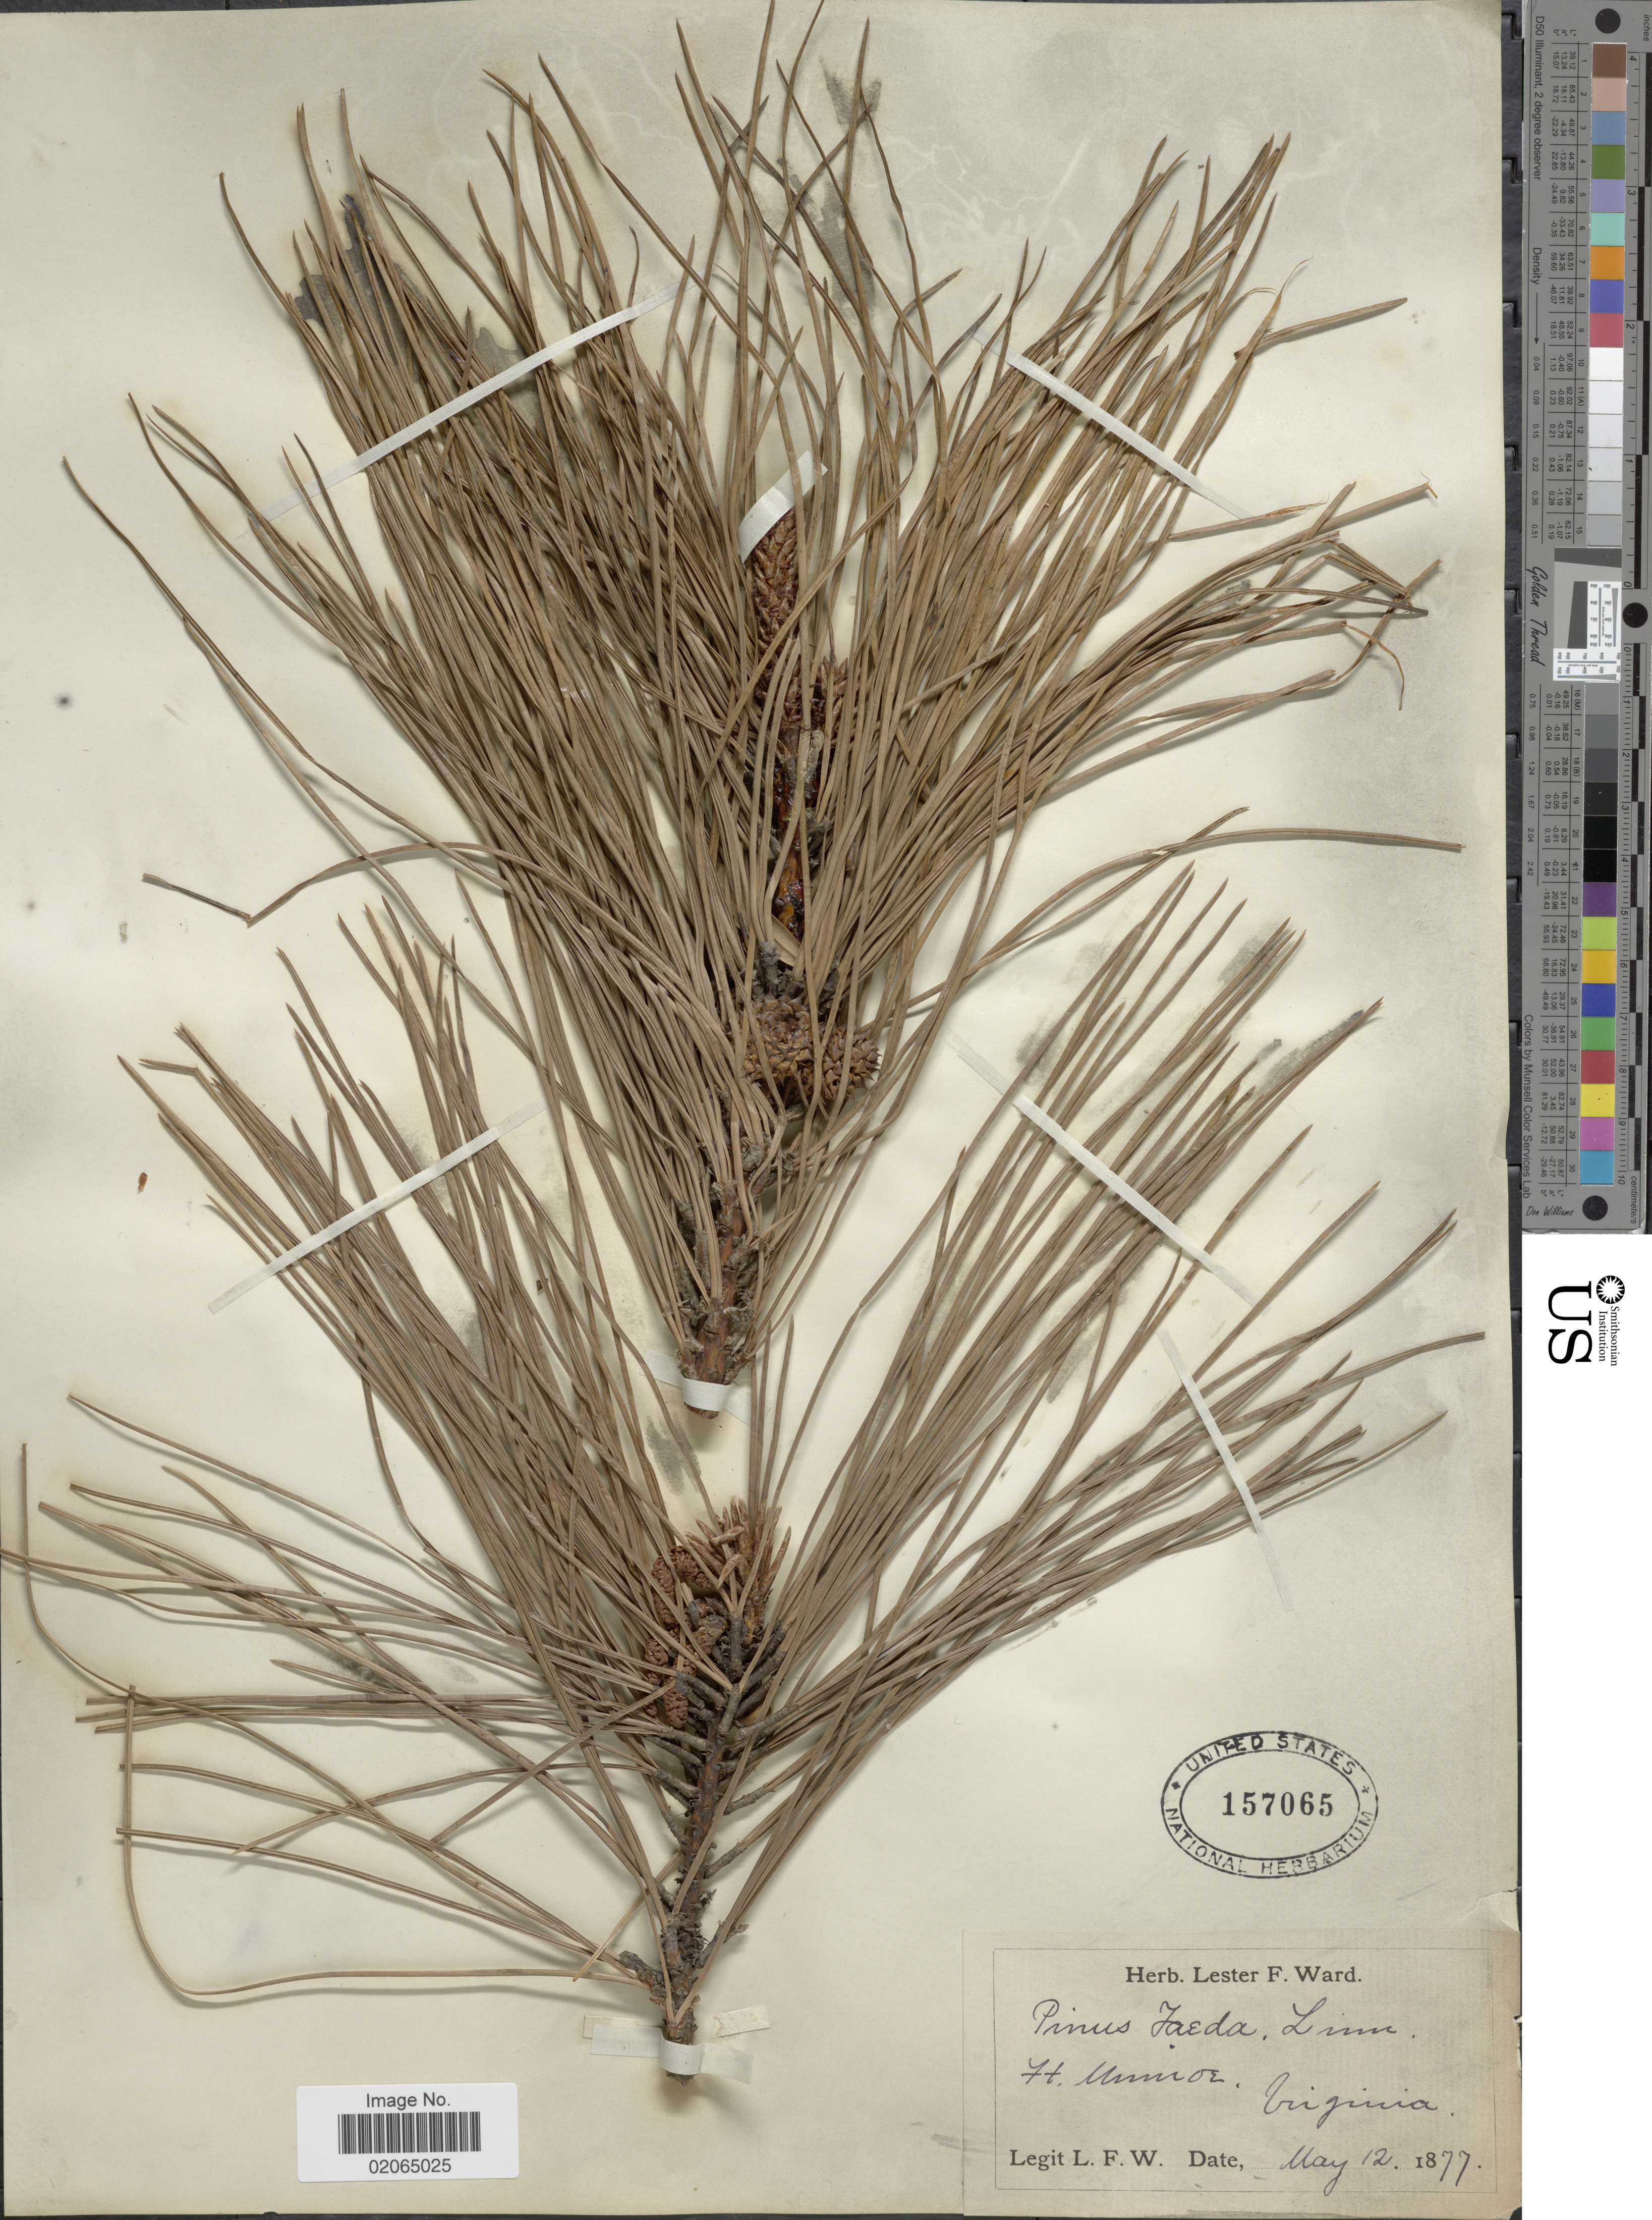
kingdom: Plantae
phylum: Tracheophyta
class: Pinopsida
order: Pinales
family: Pinaceae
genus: Pinus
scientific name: Pinus taeda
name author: L.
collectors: L. F. Ward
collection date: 1877-05-12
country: United States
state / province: Virginia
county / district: City of Hampton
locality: Ft. Monroe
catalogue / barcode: US 157065